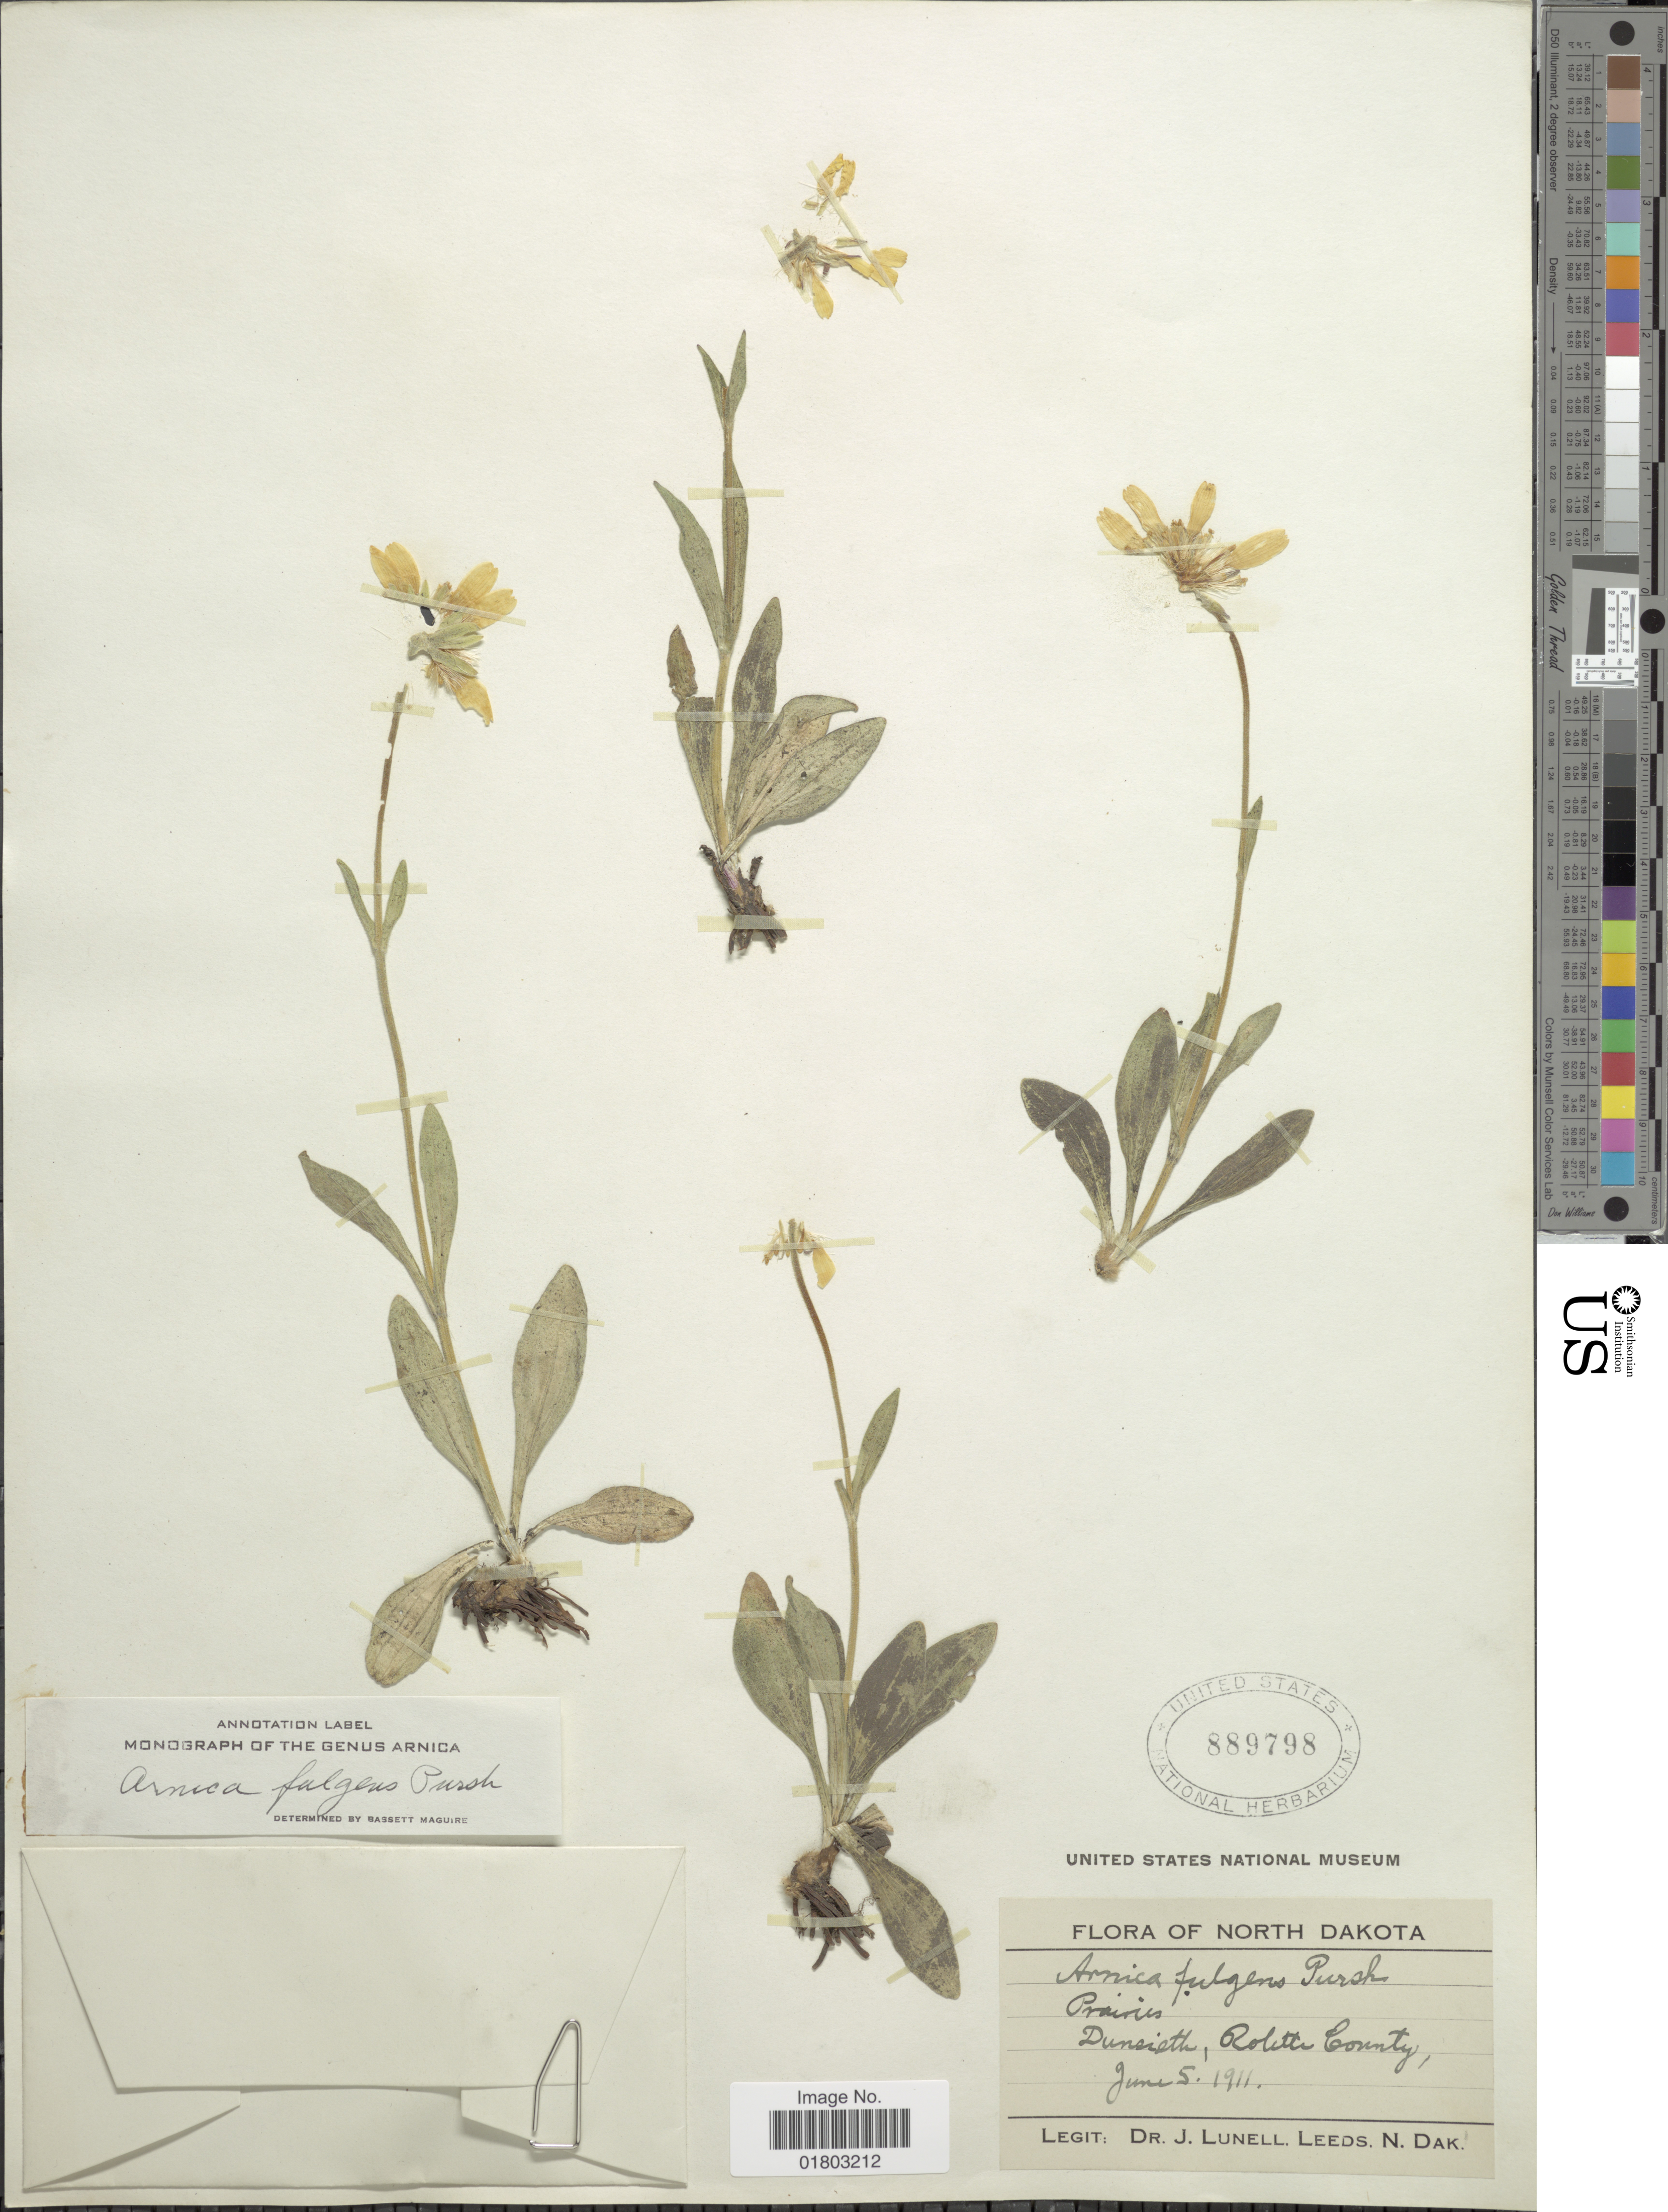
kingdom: Plantae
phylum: Tracheophyta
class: Magnoliopsida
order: Asterales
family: Asteraceae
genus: Arnica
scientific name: Arnica fulgens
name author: Pursh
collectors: J. Lunell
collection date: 1911-06-05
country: United States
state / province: North Dakota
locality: Prairies, Dunsieth, Rolette County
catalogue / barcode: US 889798